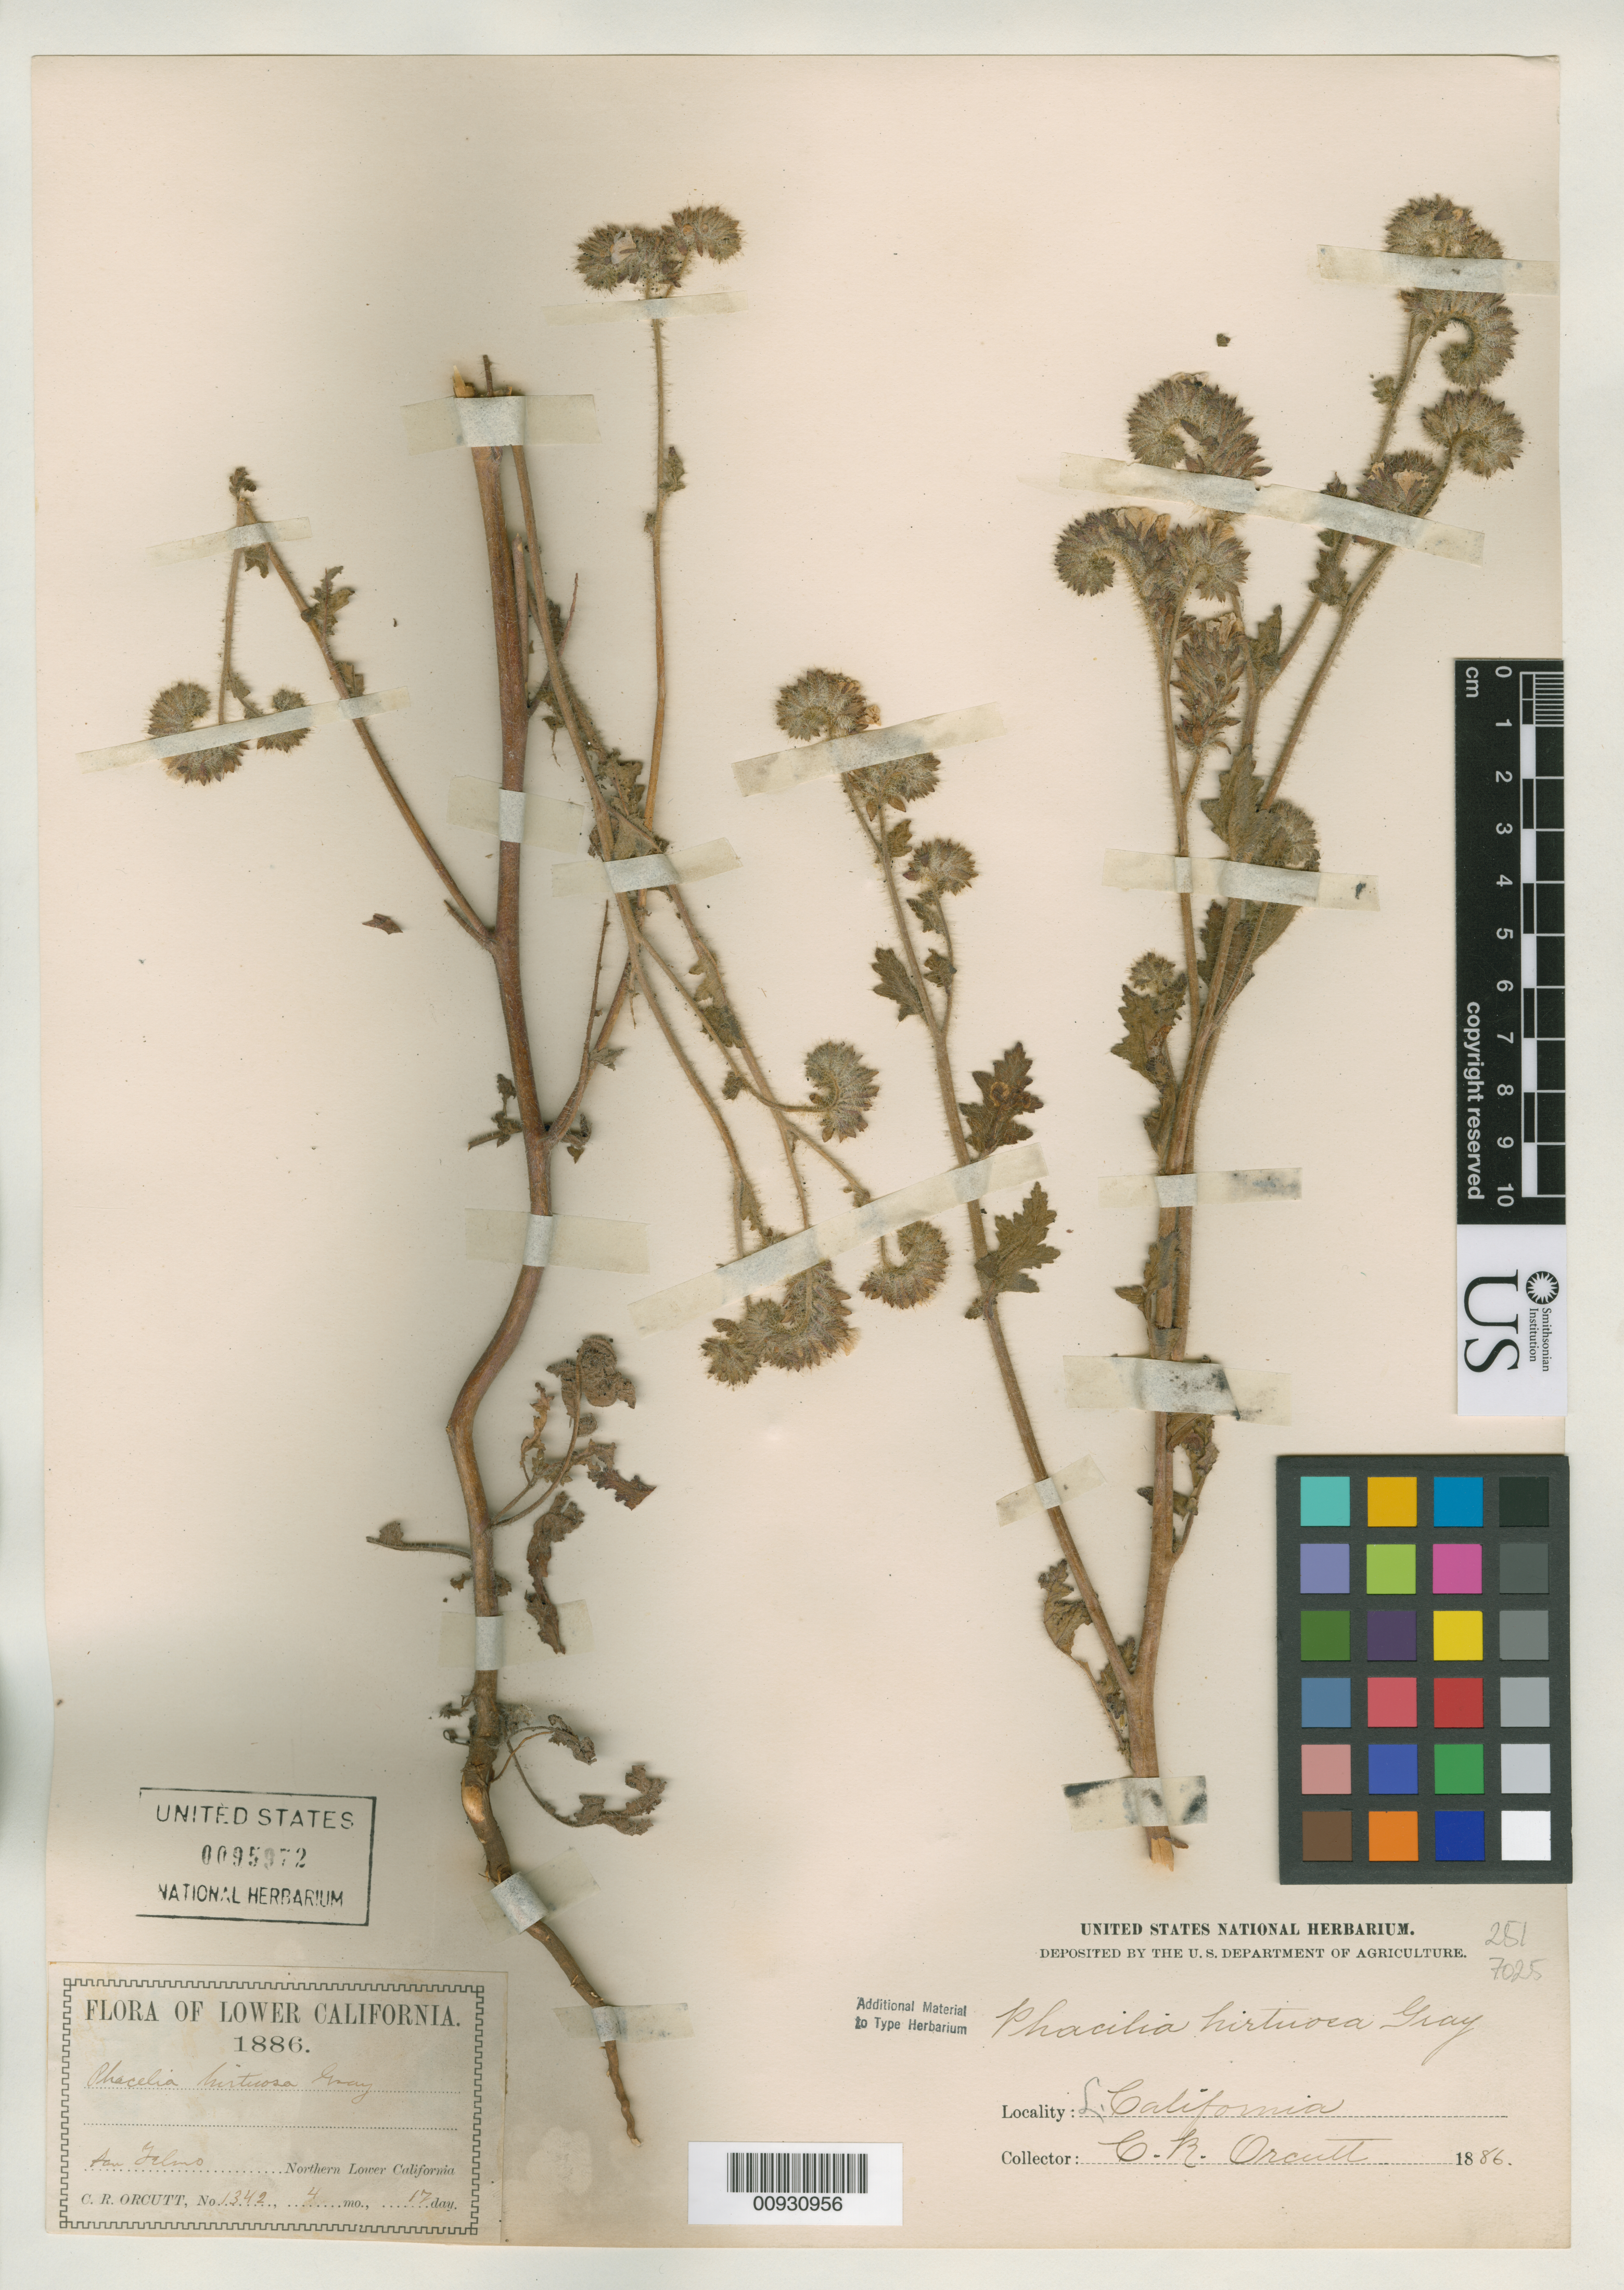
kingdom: Plantae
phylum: Tracheophyta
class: Magnoliopsida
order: Boraginales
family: Hydrophyllaceae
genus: Phacelia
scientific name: Phacelia hirtuosa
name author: A. Gray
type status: Type Collection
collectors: C. R. Orcutt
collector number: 1342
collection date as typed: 17 Apr 1886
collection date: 1886-04-17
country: Mexico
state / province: Baja California Norte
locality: Northern Lower California.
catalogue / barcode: US 95972